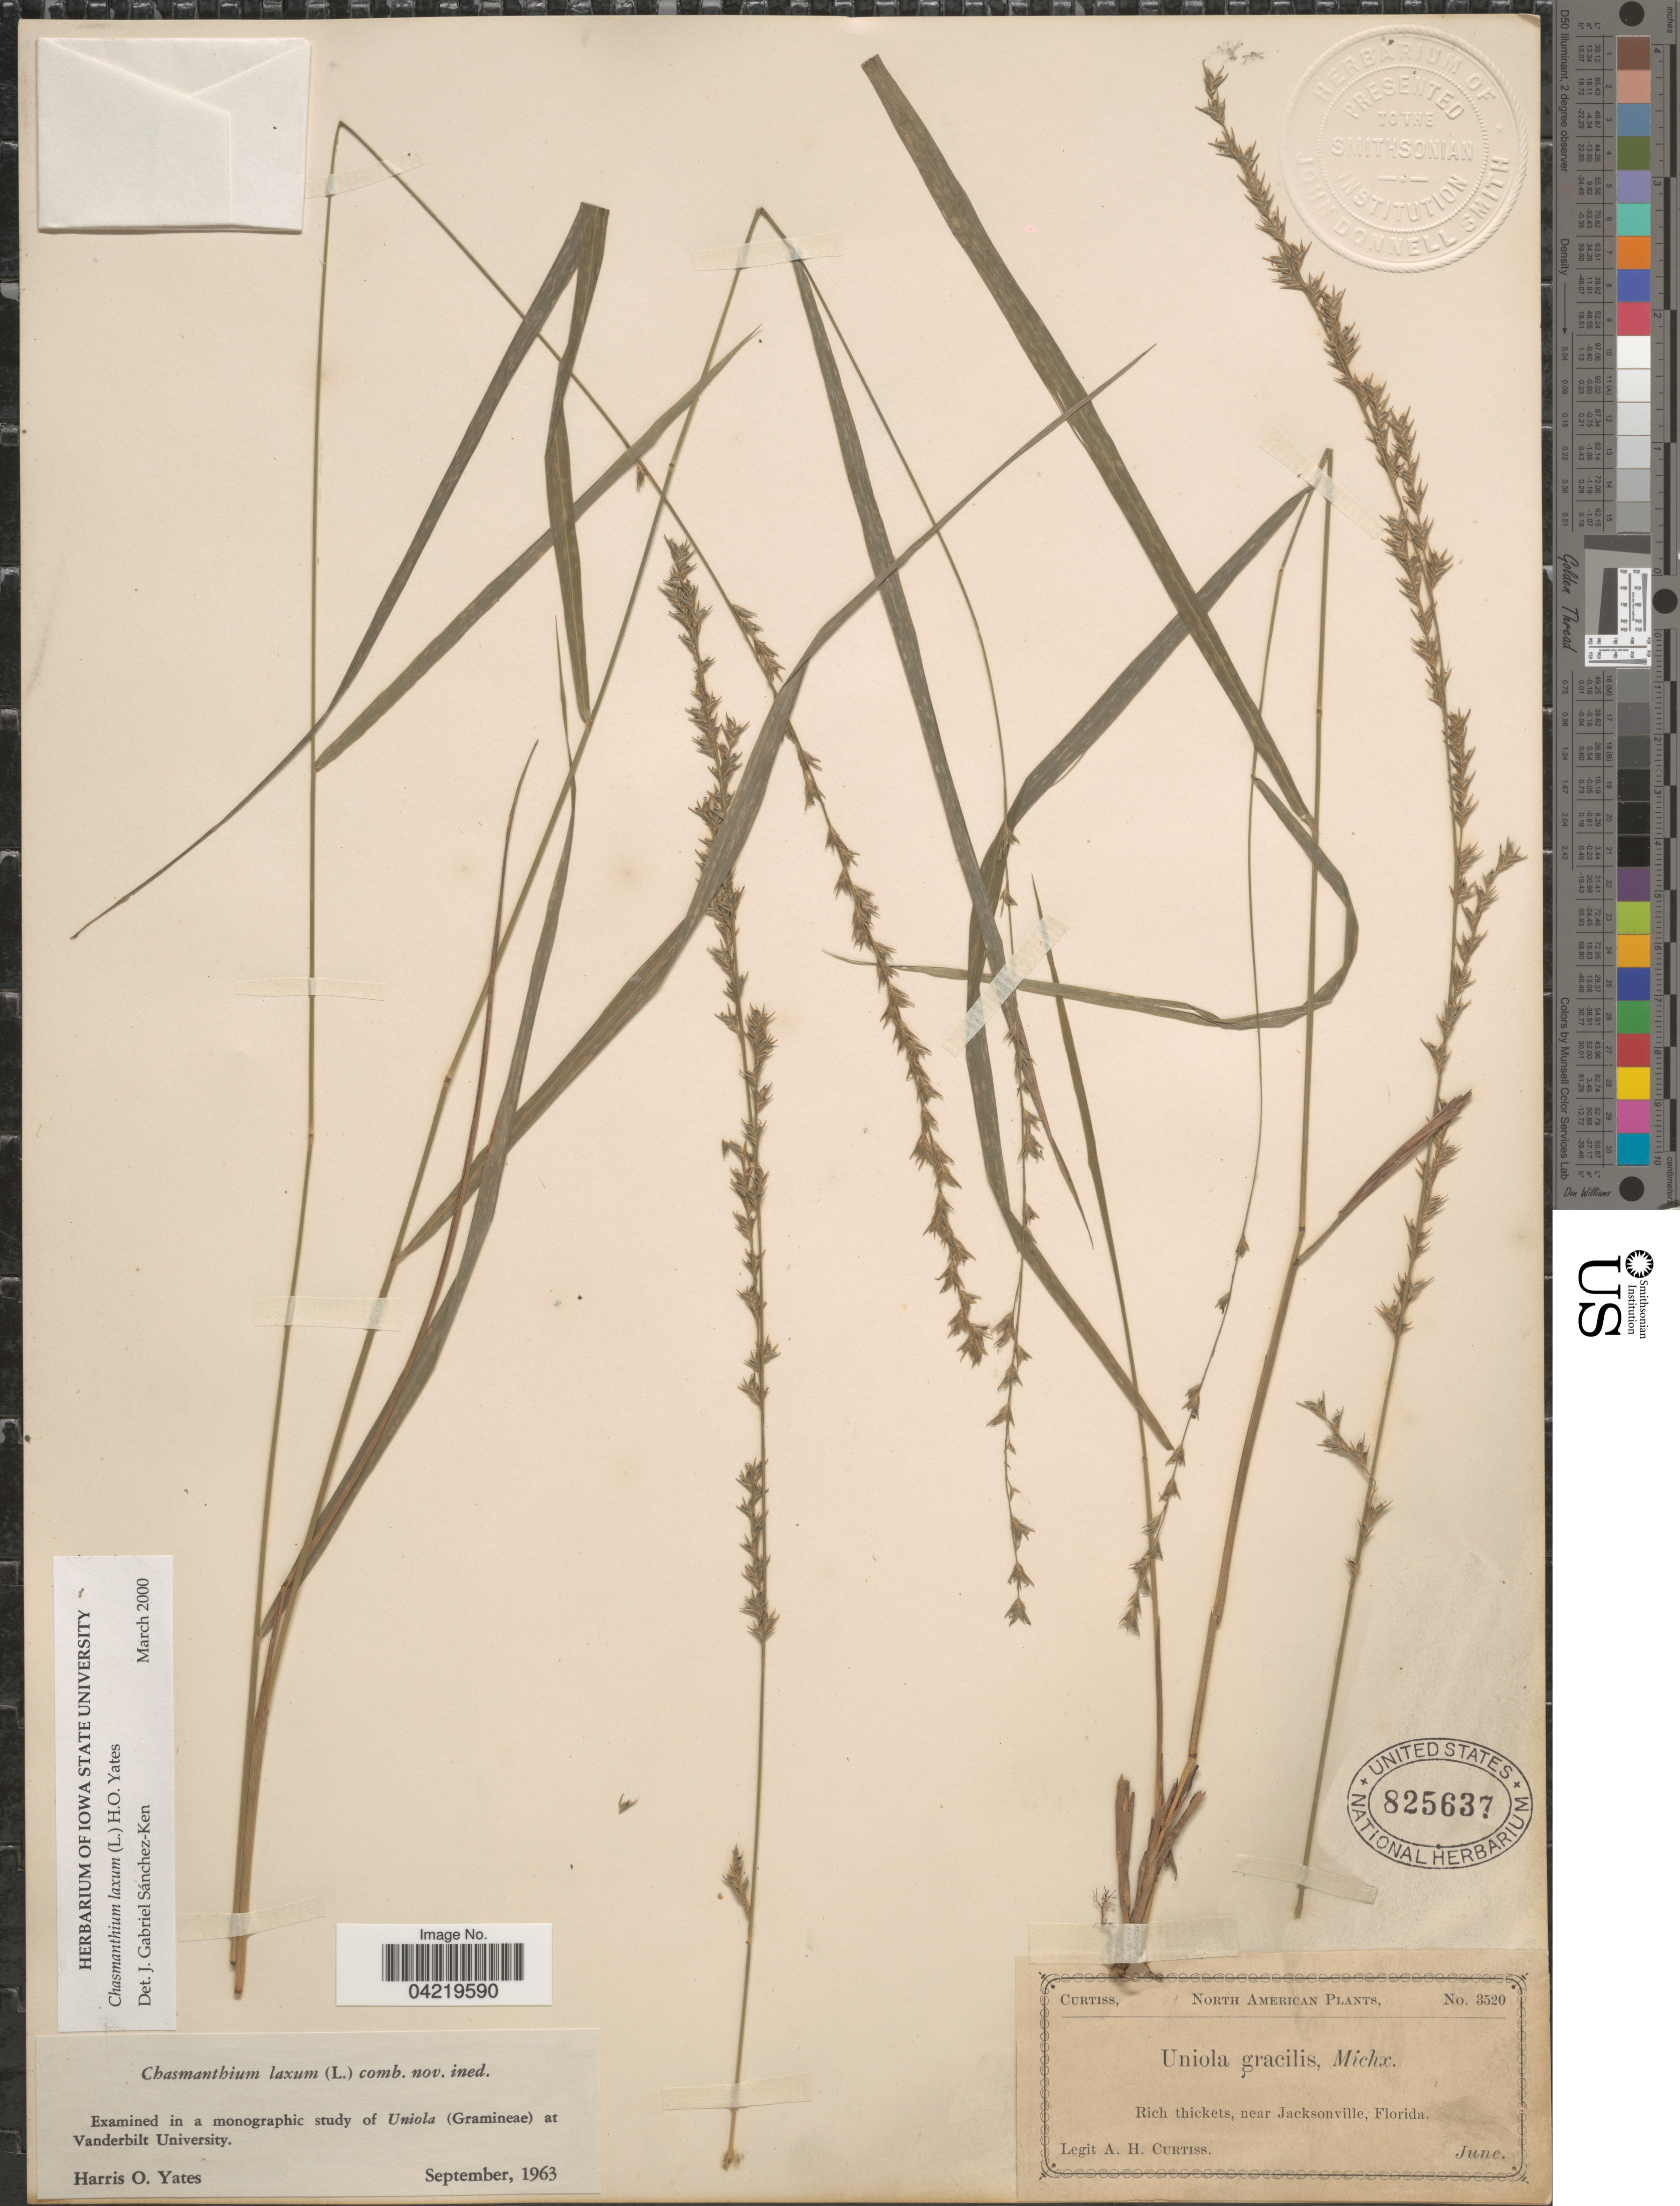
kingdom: Plantae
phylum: Tracheophyta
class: Liliopsida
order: Poales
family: Poaceae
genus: Chasmanthium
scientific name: Chasmanthium laxum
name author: (L.) H.O. Yates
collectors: A. H. Curtiss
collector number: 3520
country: United States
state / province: Florida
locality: Rich thickets, near Jacksonville.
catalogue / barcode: US 825637